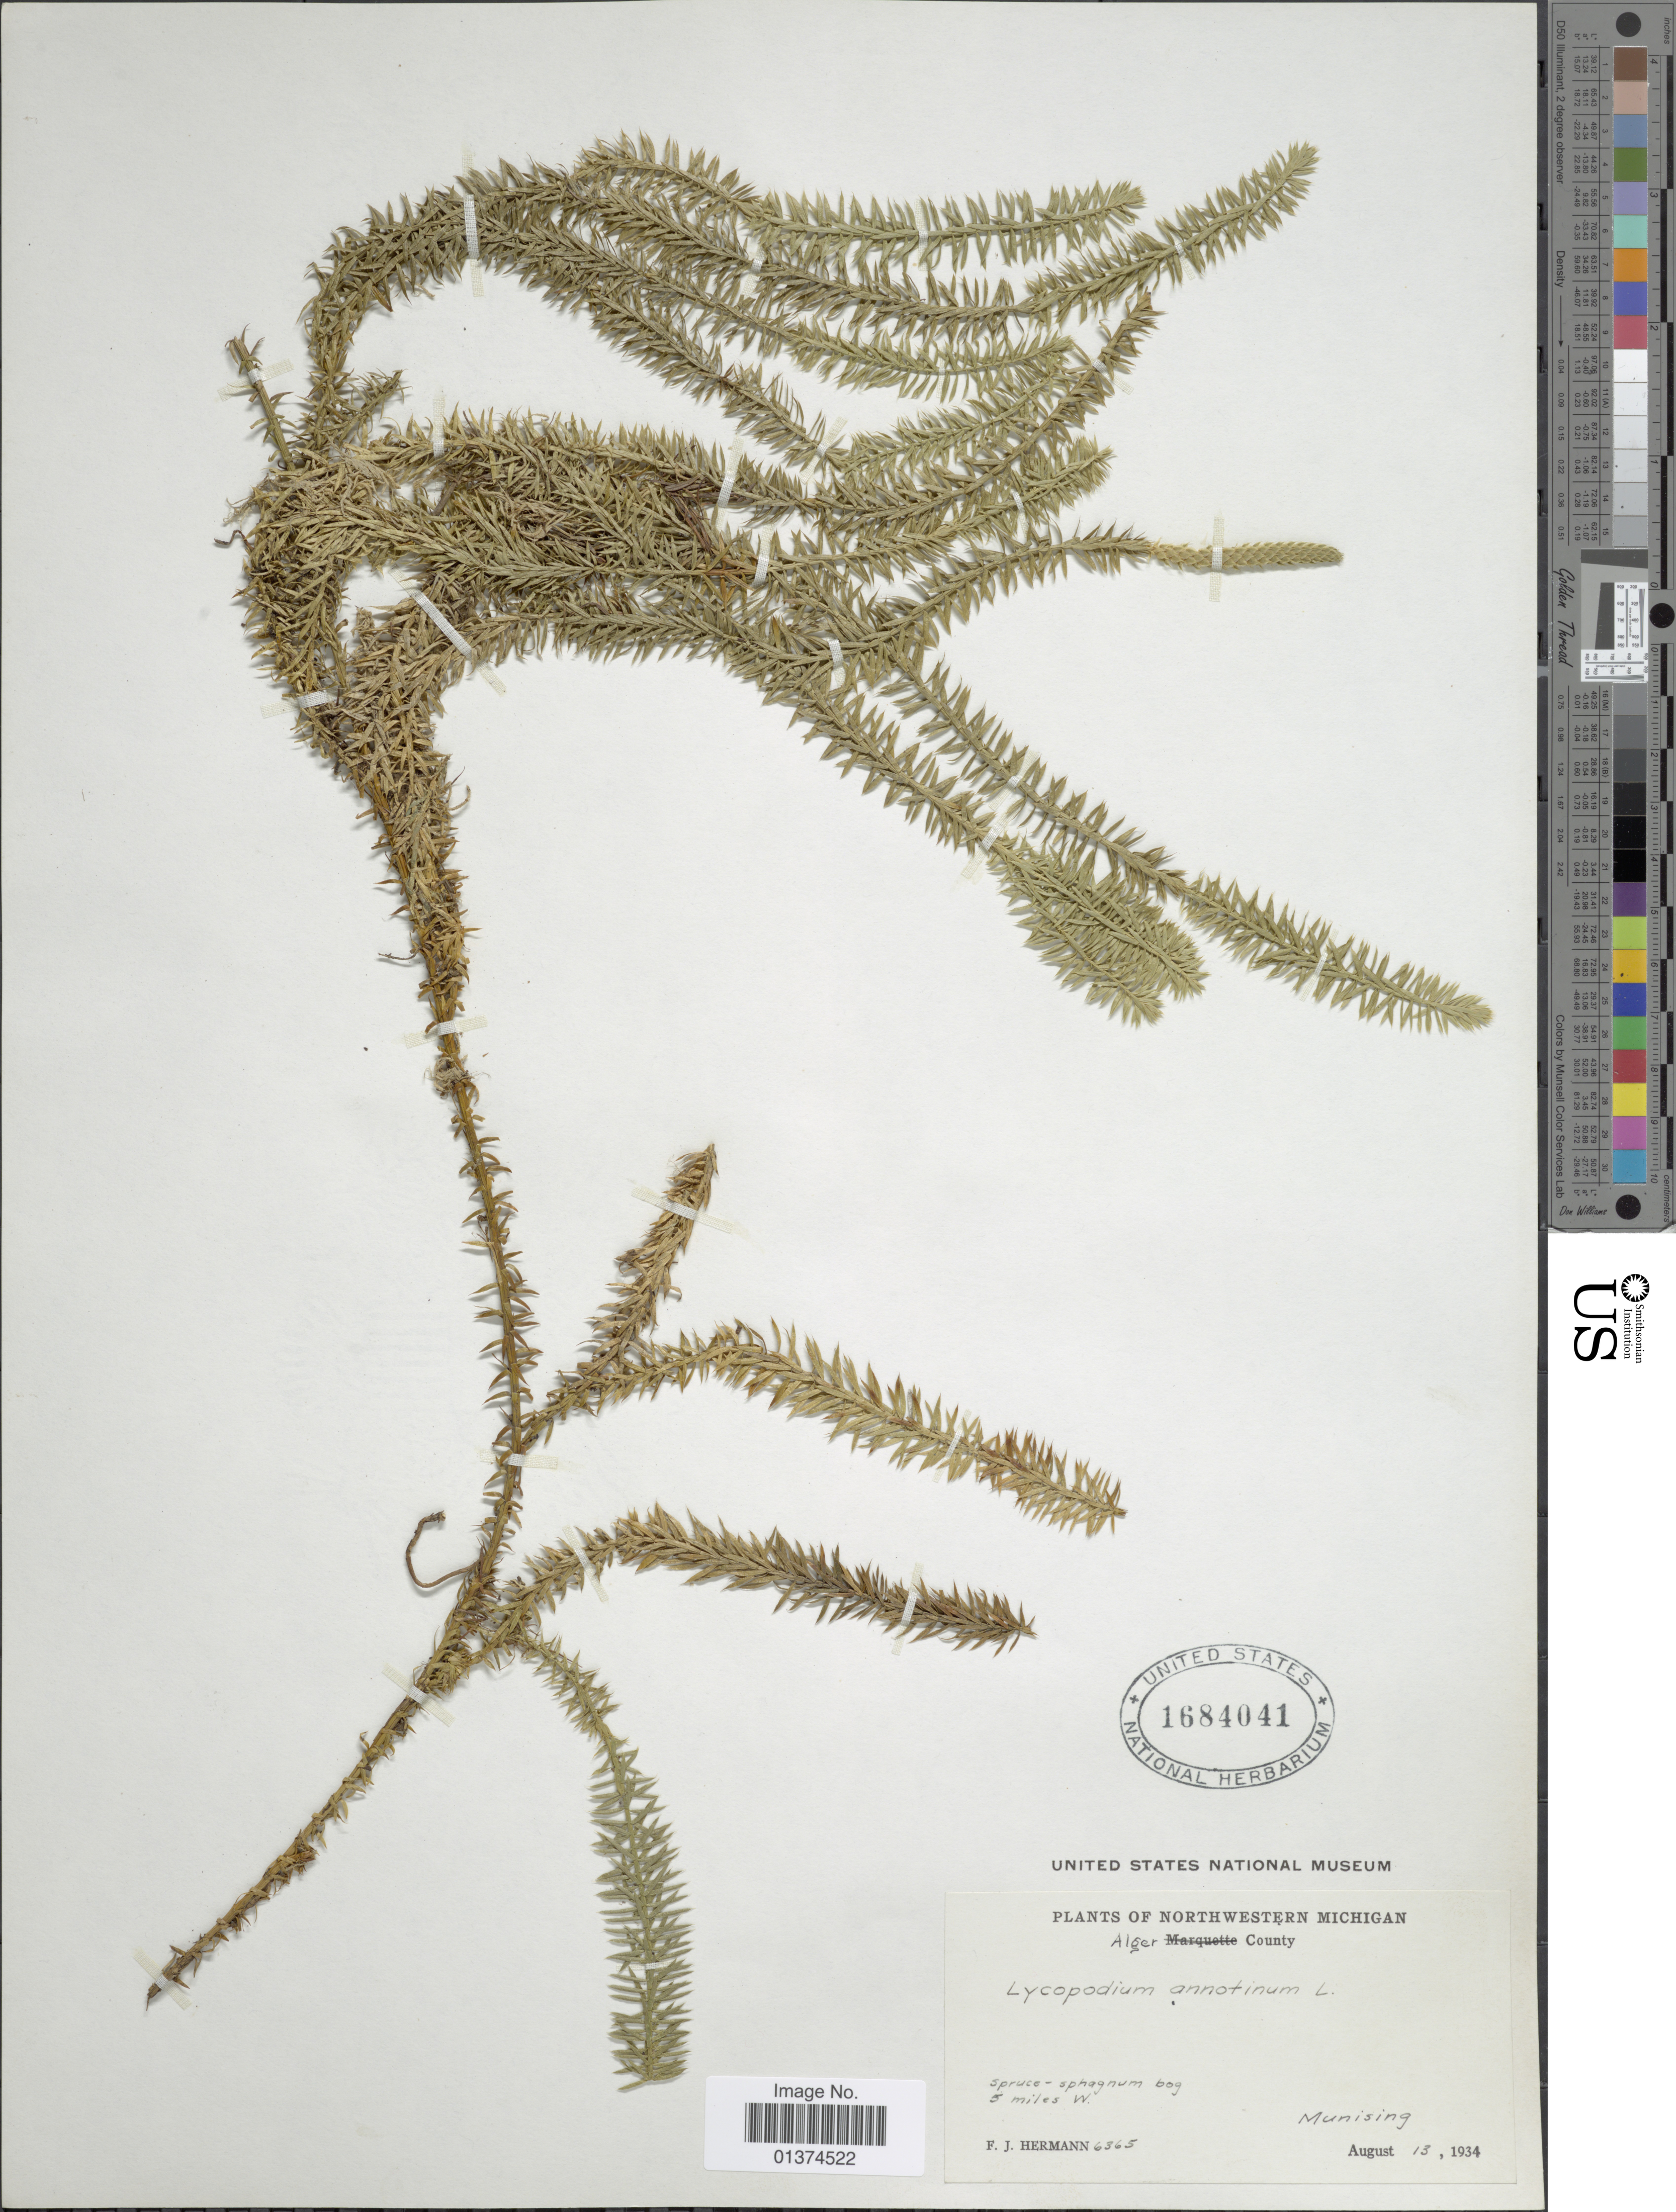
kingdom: Plantae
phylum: Tracheophyta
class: Lycopodiopsida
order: Lycopodiales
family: Lycopodiaceae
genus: Spinulum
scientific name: Spinulum annotinum subsp. annotinum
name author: (L.) A. Haines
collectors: F. J. Hermann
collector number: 6365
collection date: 1934-08-13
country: United States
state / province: Michigan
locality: Northwestern Michigan, Alger County, Munising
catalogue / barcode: US 1684041